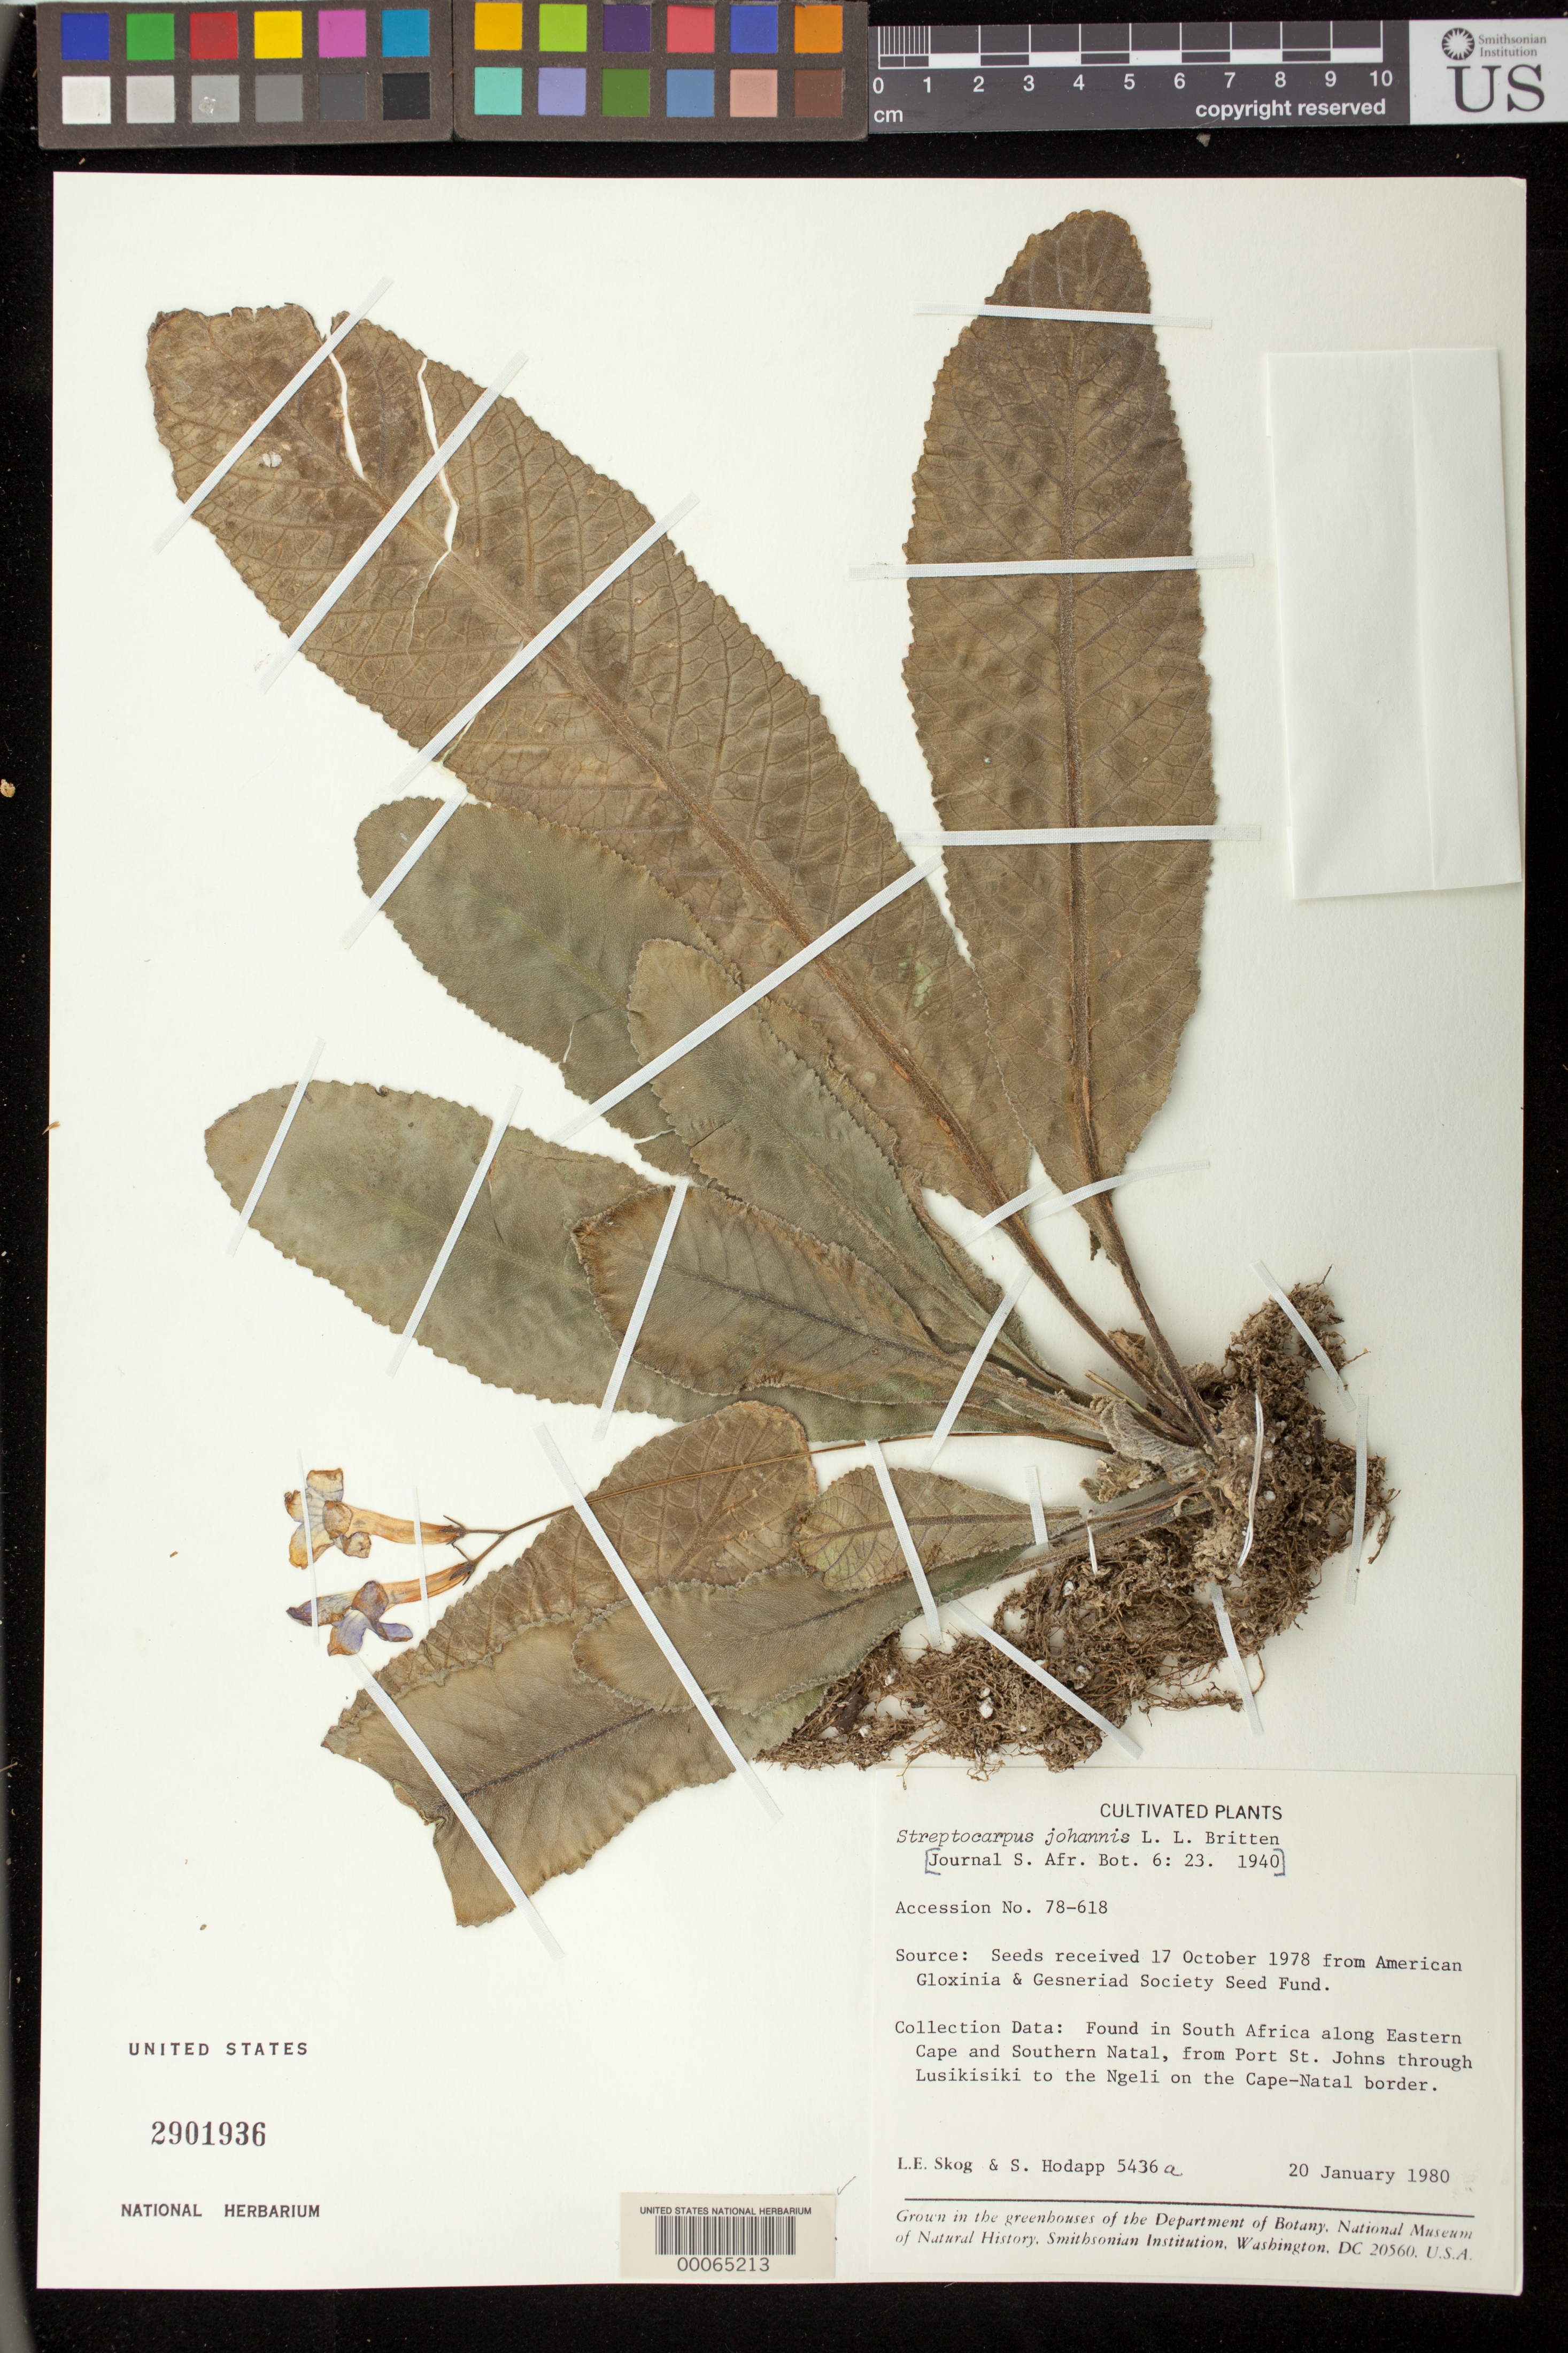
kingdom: Plantae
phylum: Tracheophyta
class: Magnoliopsida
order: Lamiales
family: Gesneriaceae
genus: Streptocarpus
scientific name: Streptocarpus johannis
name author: L.L. Britten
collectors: L. E. Skog & S. Hodapp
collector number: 5436 A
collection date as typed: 20 Jan 1980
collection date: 1980-01-20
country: South Africa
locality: U.S.A., District of Columbia, greenhouse at US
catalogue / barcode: US 2901936